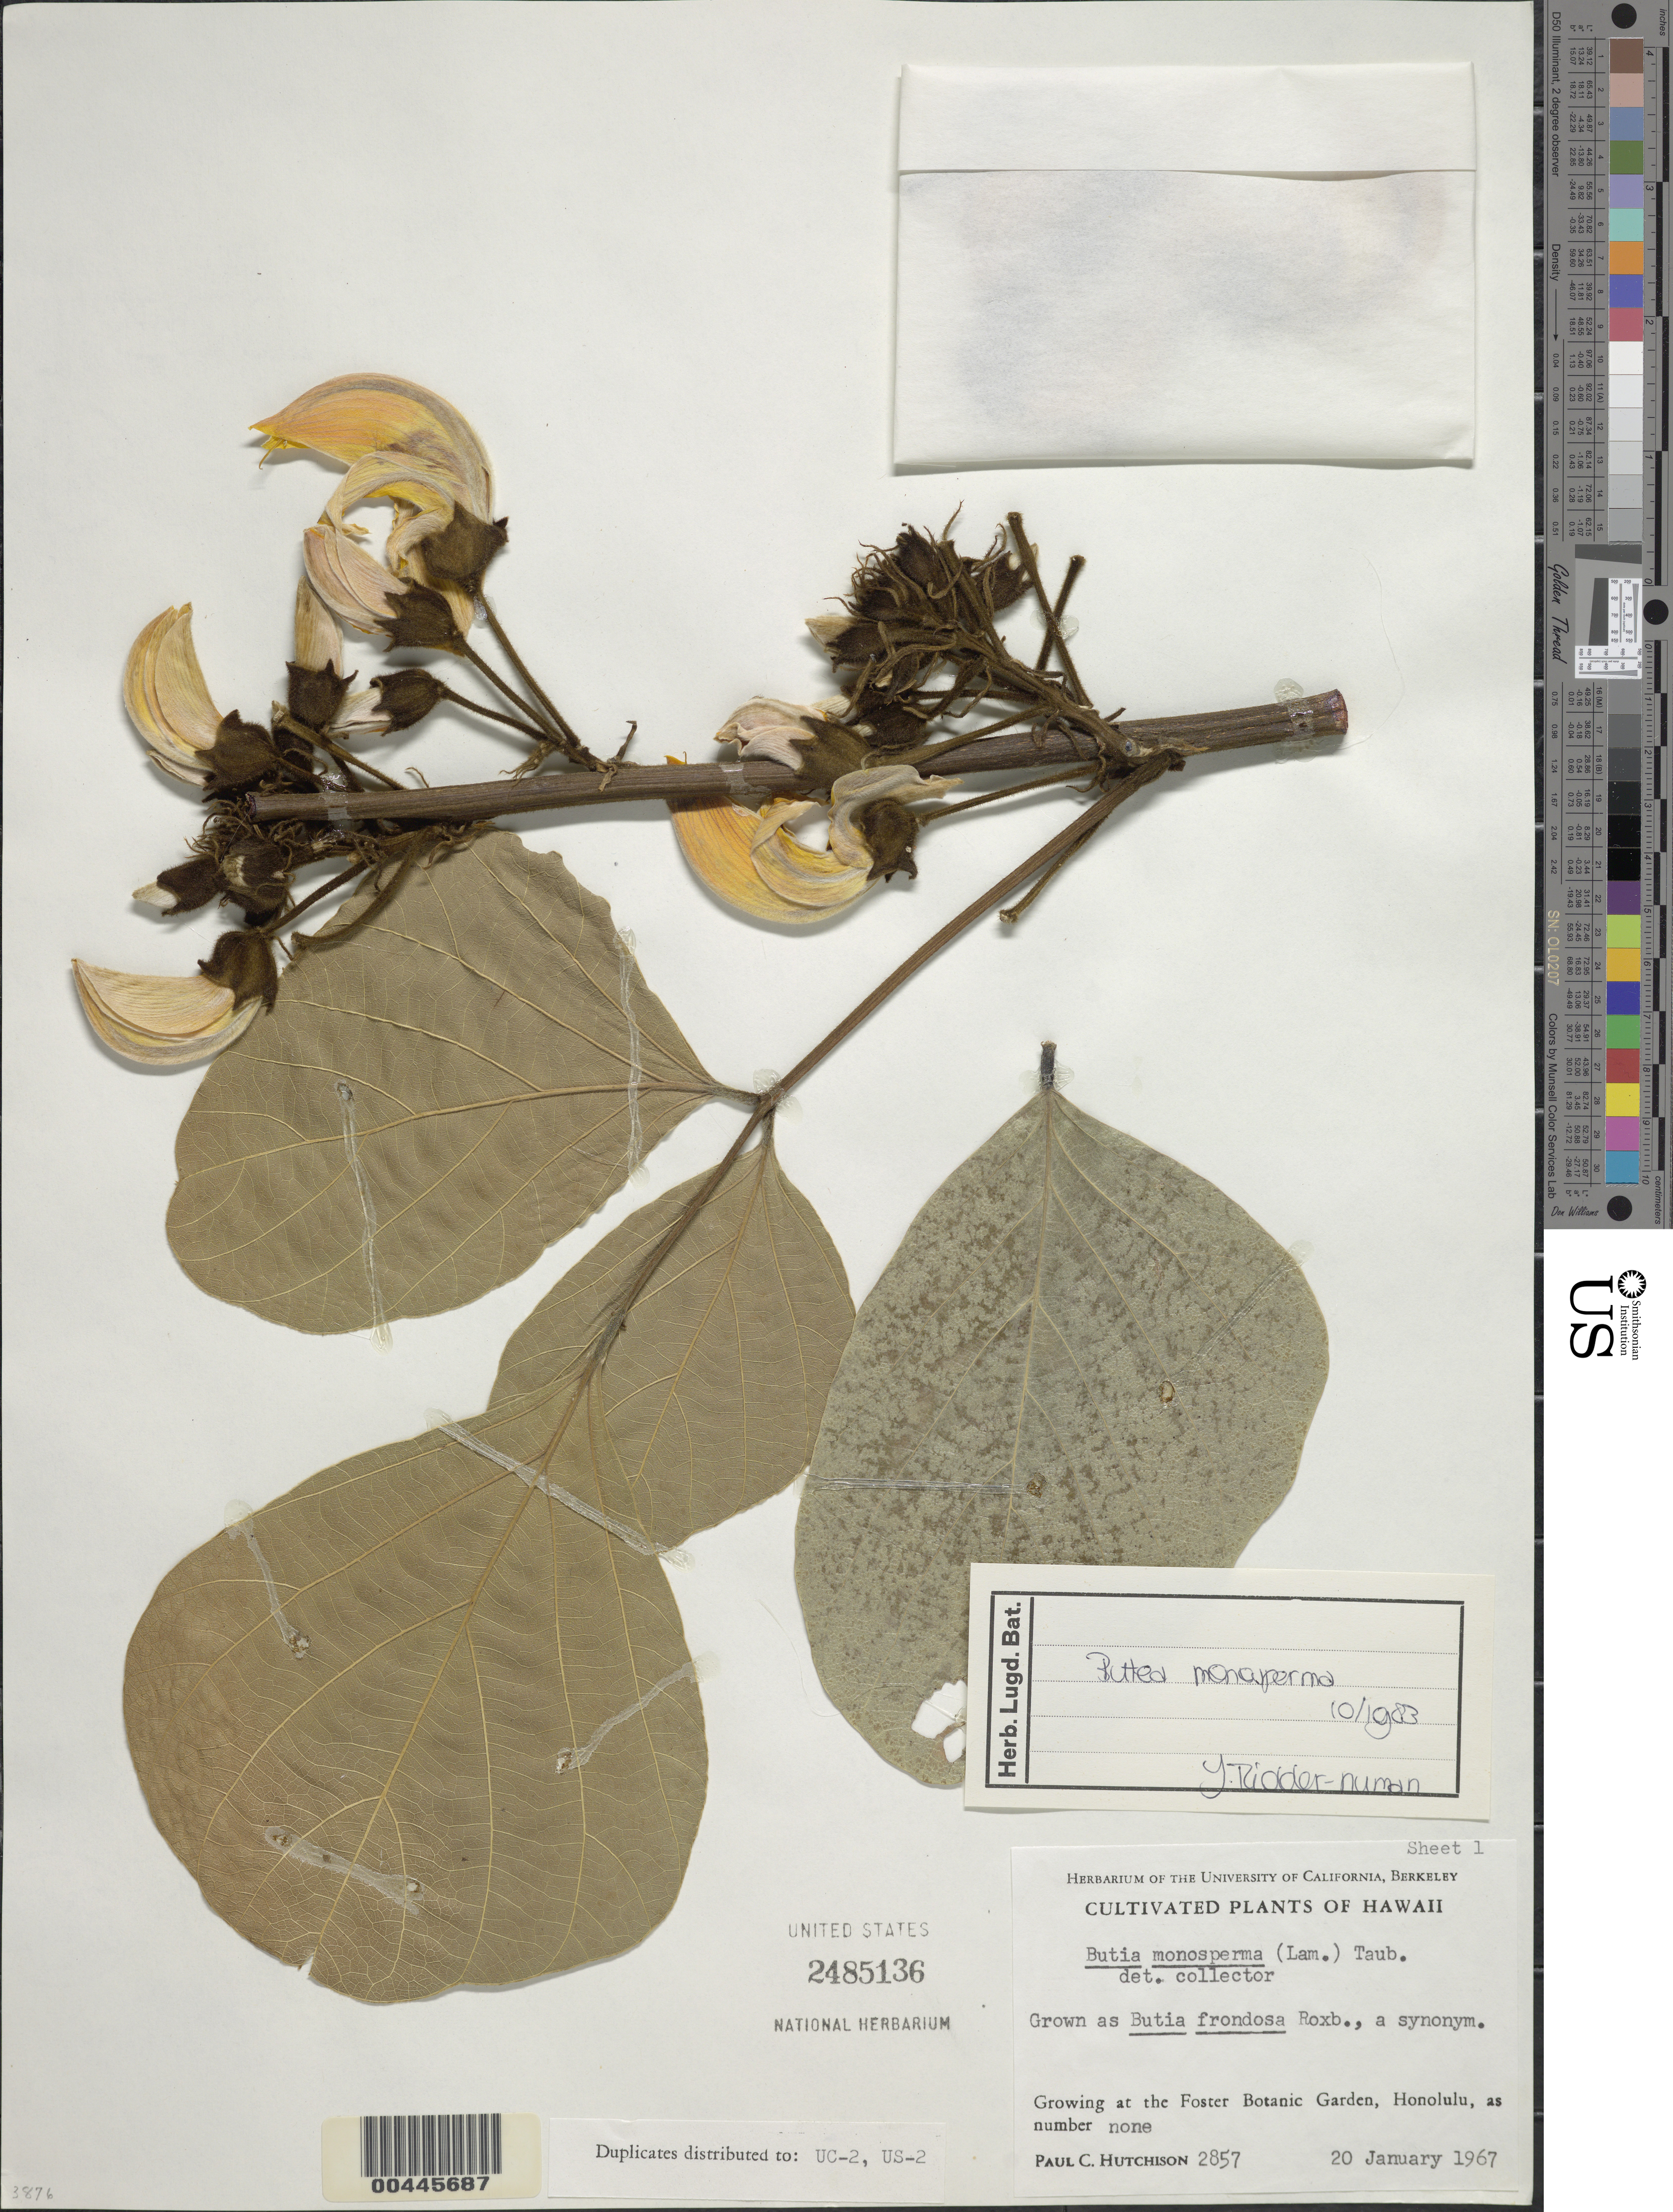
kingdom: Plantae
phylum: Tracheophyta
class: Magnoliopsida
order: Fabales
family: Fabaceae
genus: Butea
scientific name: Butea monosperma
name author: (Lam.) Taub.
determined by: Ridder-Numan, Y.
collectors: P. C. Hutchison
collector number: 2857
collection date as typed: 20 Jan 1967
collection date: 1967-01-20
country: United States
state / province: Hawaii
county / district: Honolulu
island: Oahu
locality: Foster Botanic Garden, Honolulu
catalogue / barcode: US 2485136